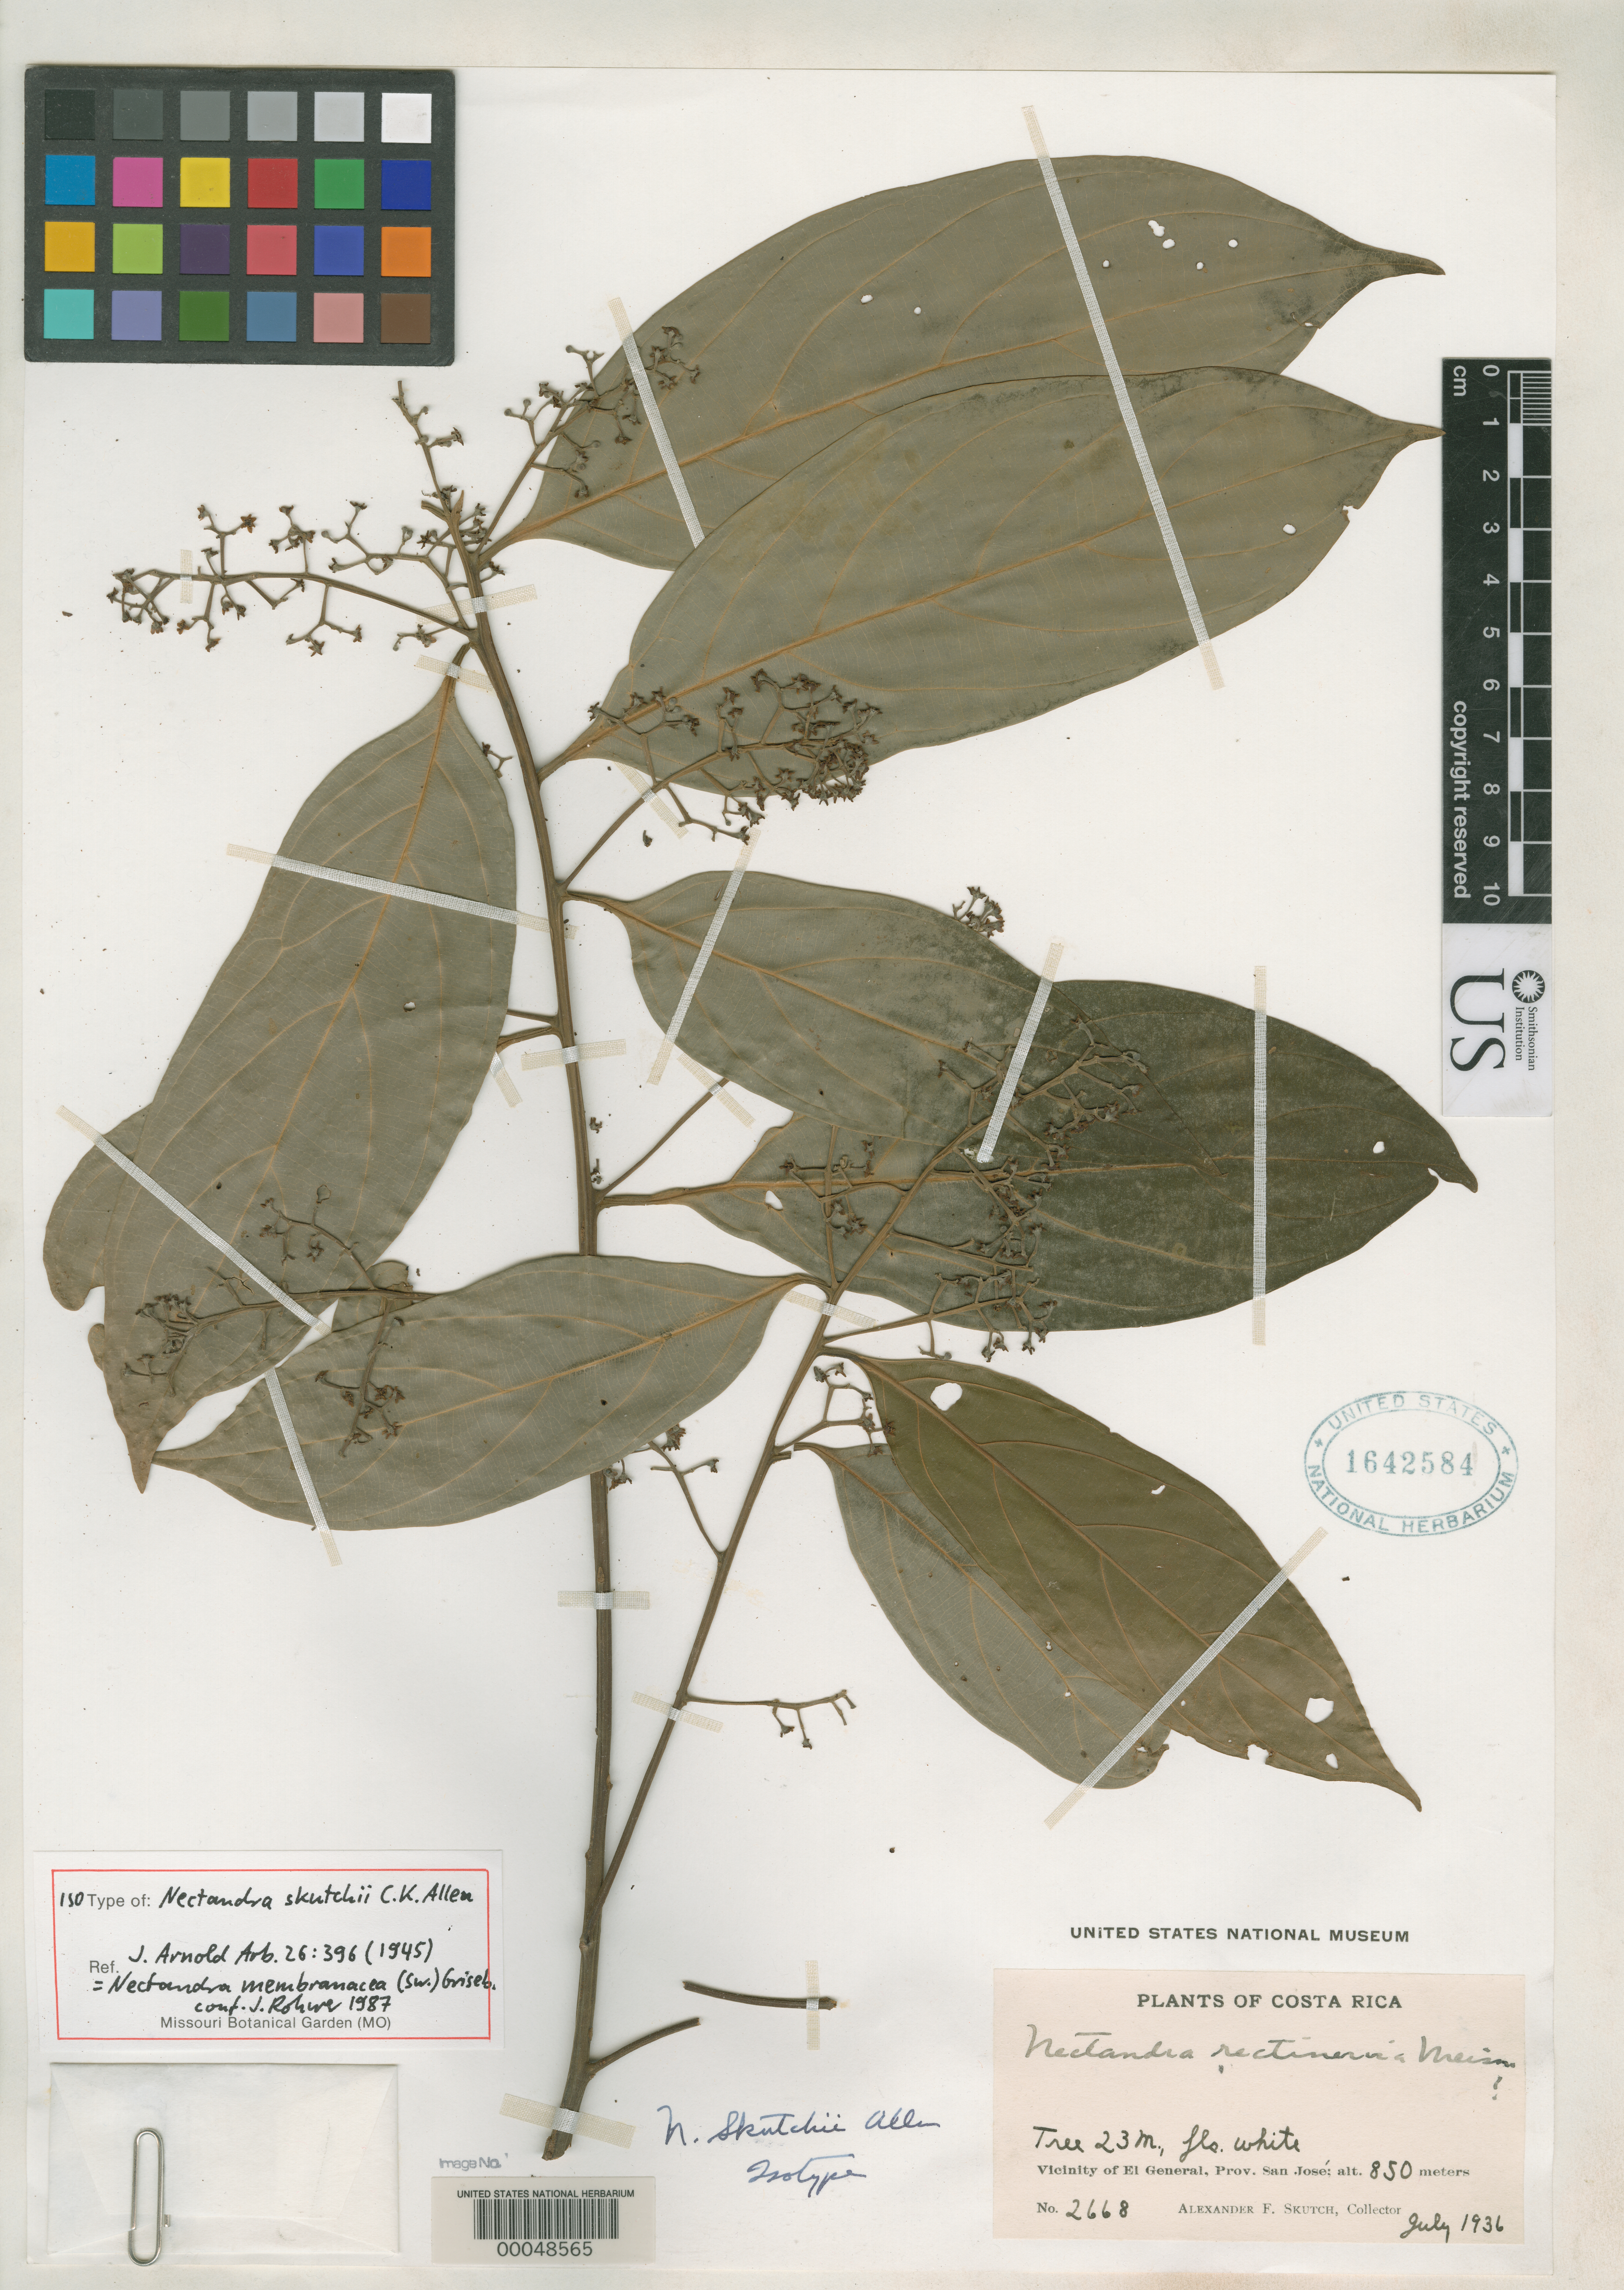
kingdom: Plantae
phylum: Tracheophyta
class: Magnoliopsida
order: Laurales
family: Lauraceae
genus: Nectandra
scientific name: Nectandra skutchii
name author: C.K. Allen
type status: Isotype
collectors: A. F. Skutch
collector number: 2668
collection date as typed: Jul 1936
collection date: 1936-07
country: Costa Rica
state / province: San José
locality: El General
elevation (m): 850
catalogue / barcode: US 1642584